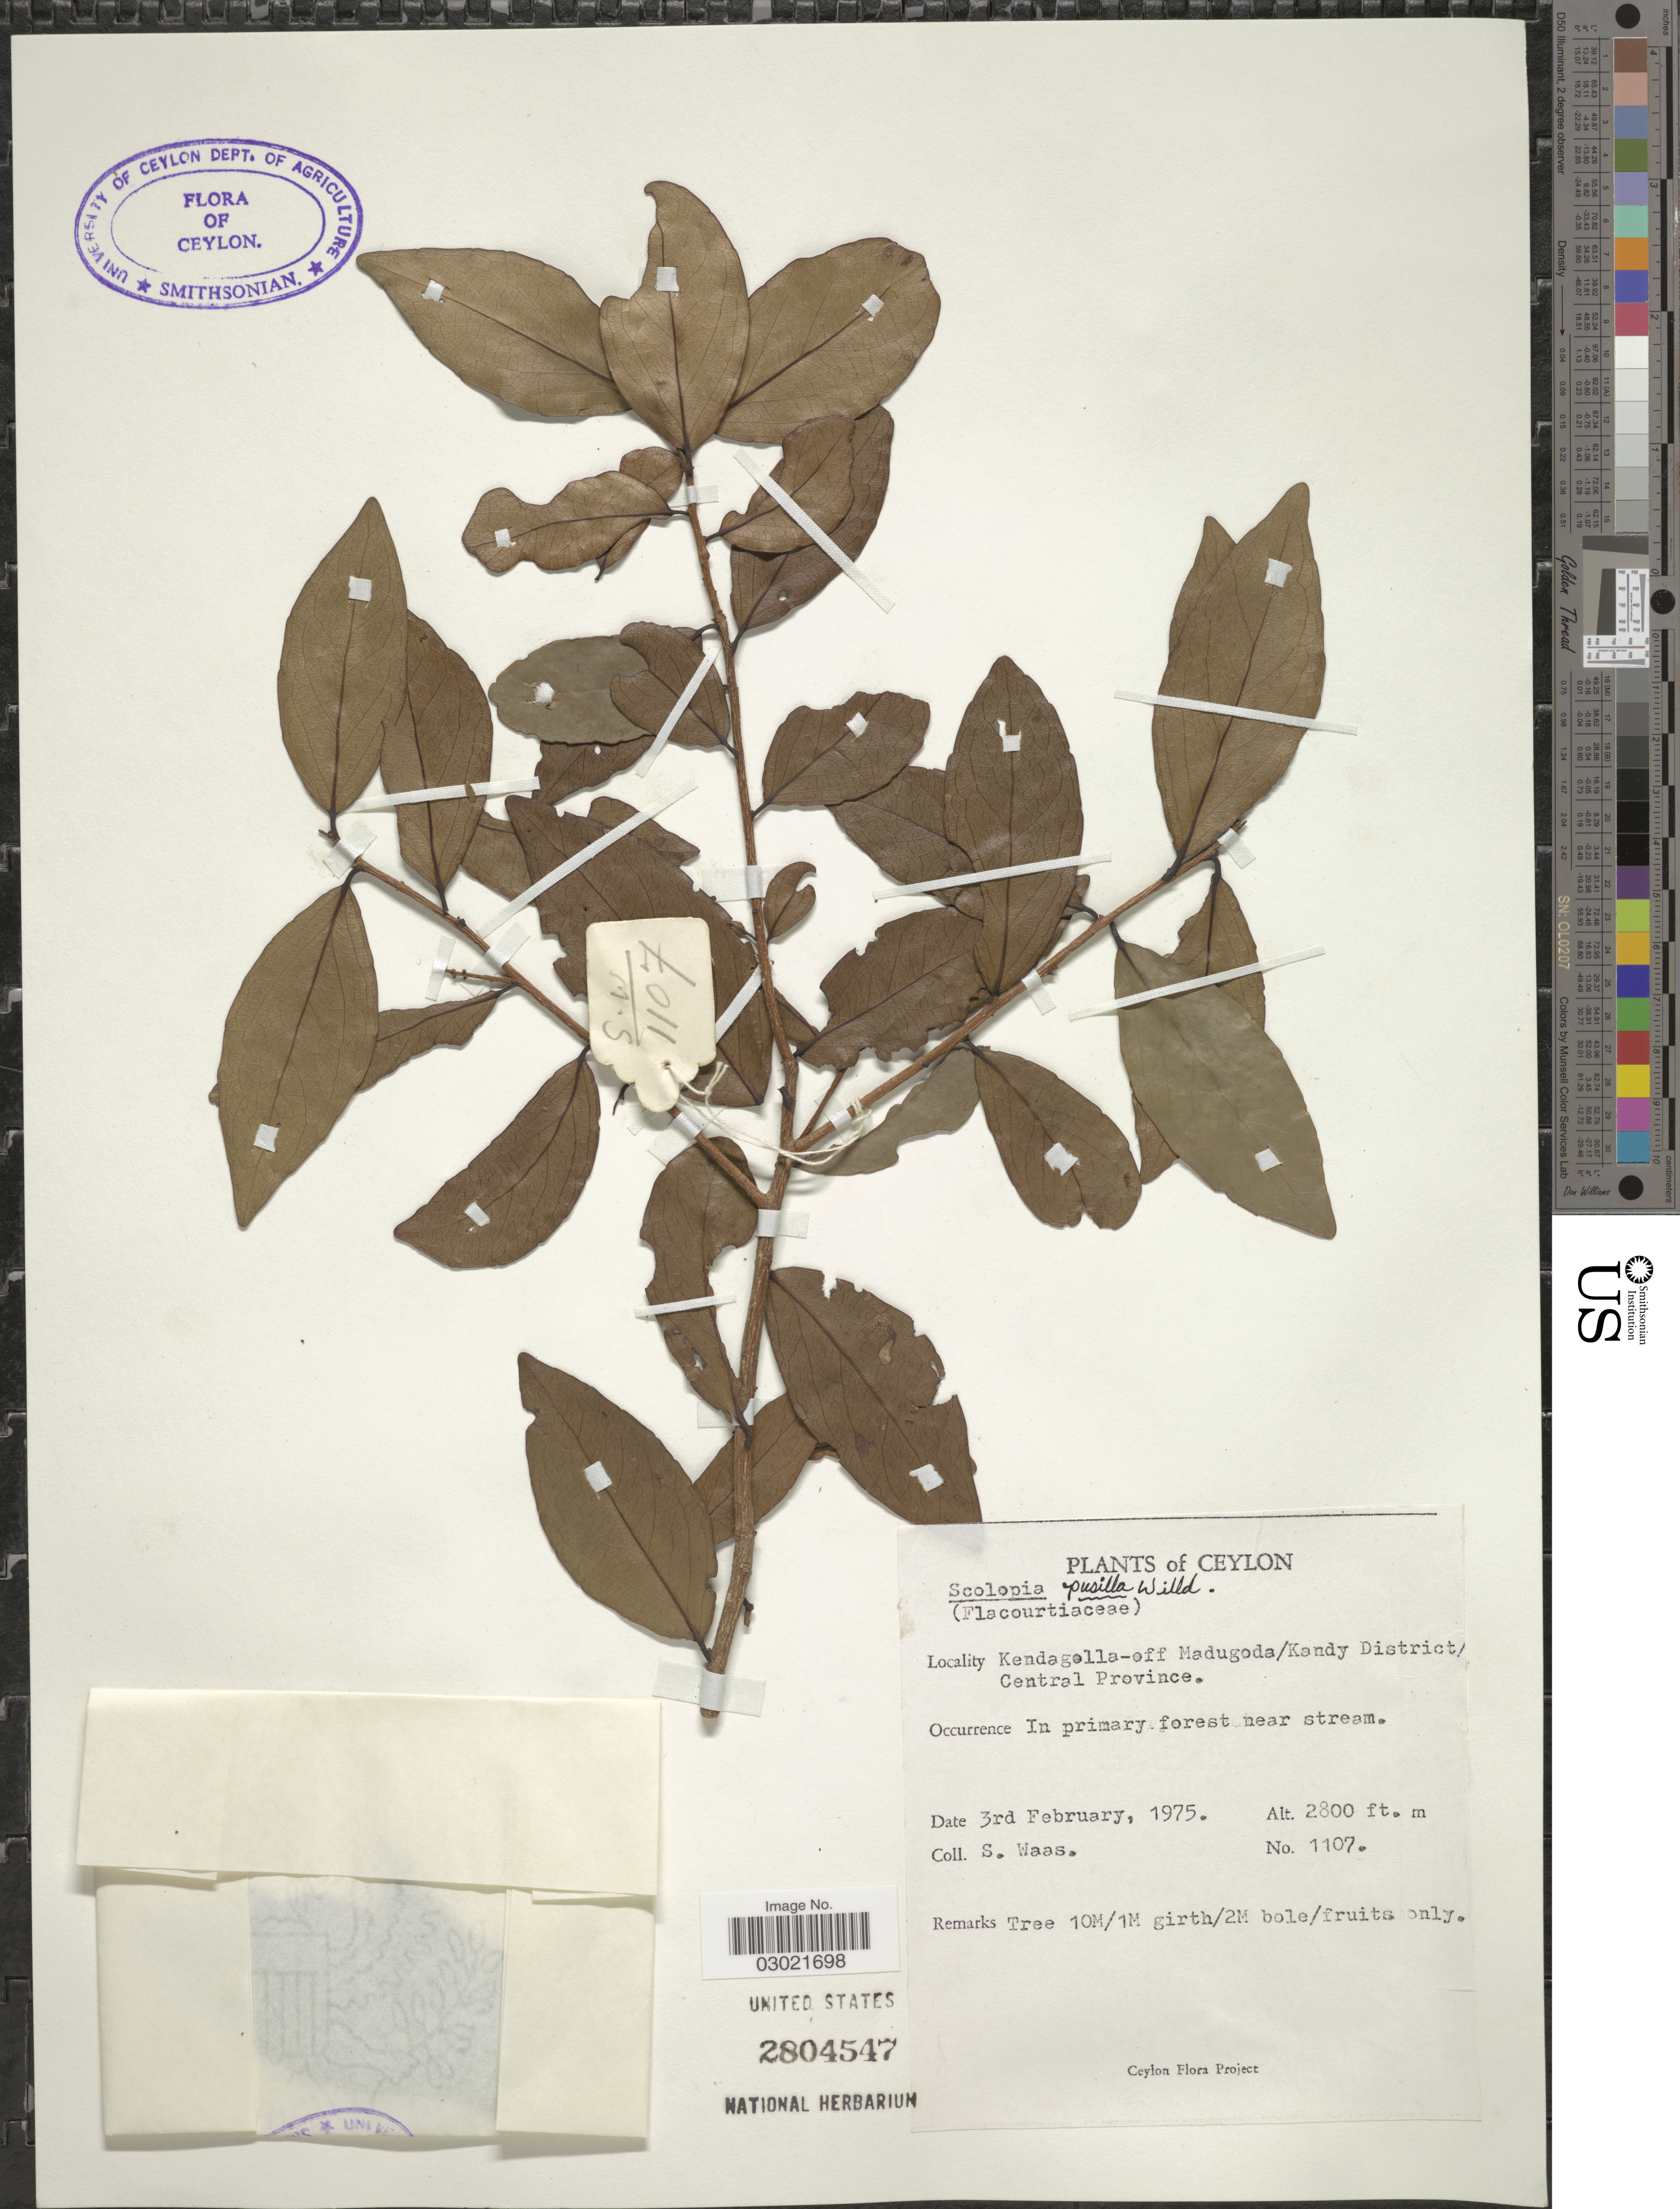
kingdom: Plantae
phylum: Tracheophyta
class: Magnoliopsida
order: Malpighiales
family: Salicaceae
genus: Scolopia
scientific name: Scolopia pusilla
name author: (Gaertn.) Willd.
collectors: S. Waas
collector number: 1107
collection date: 1975-02-03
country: Sri Lanka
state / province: Central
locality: Ceylon. Kendagella-off Madugoda/ Kandy District.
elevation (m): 853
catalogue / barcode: US 2804547